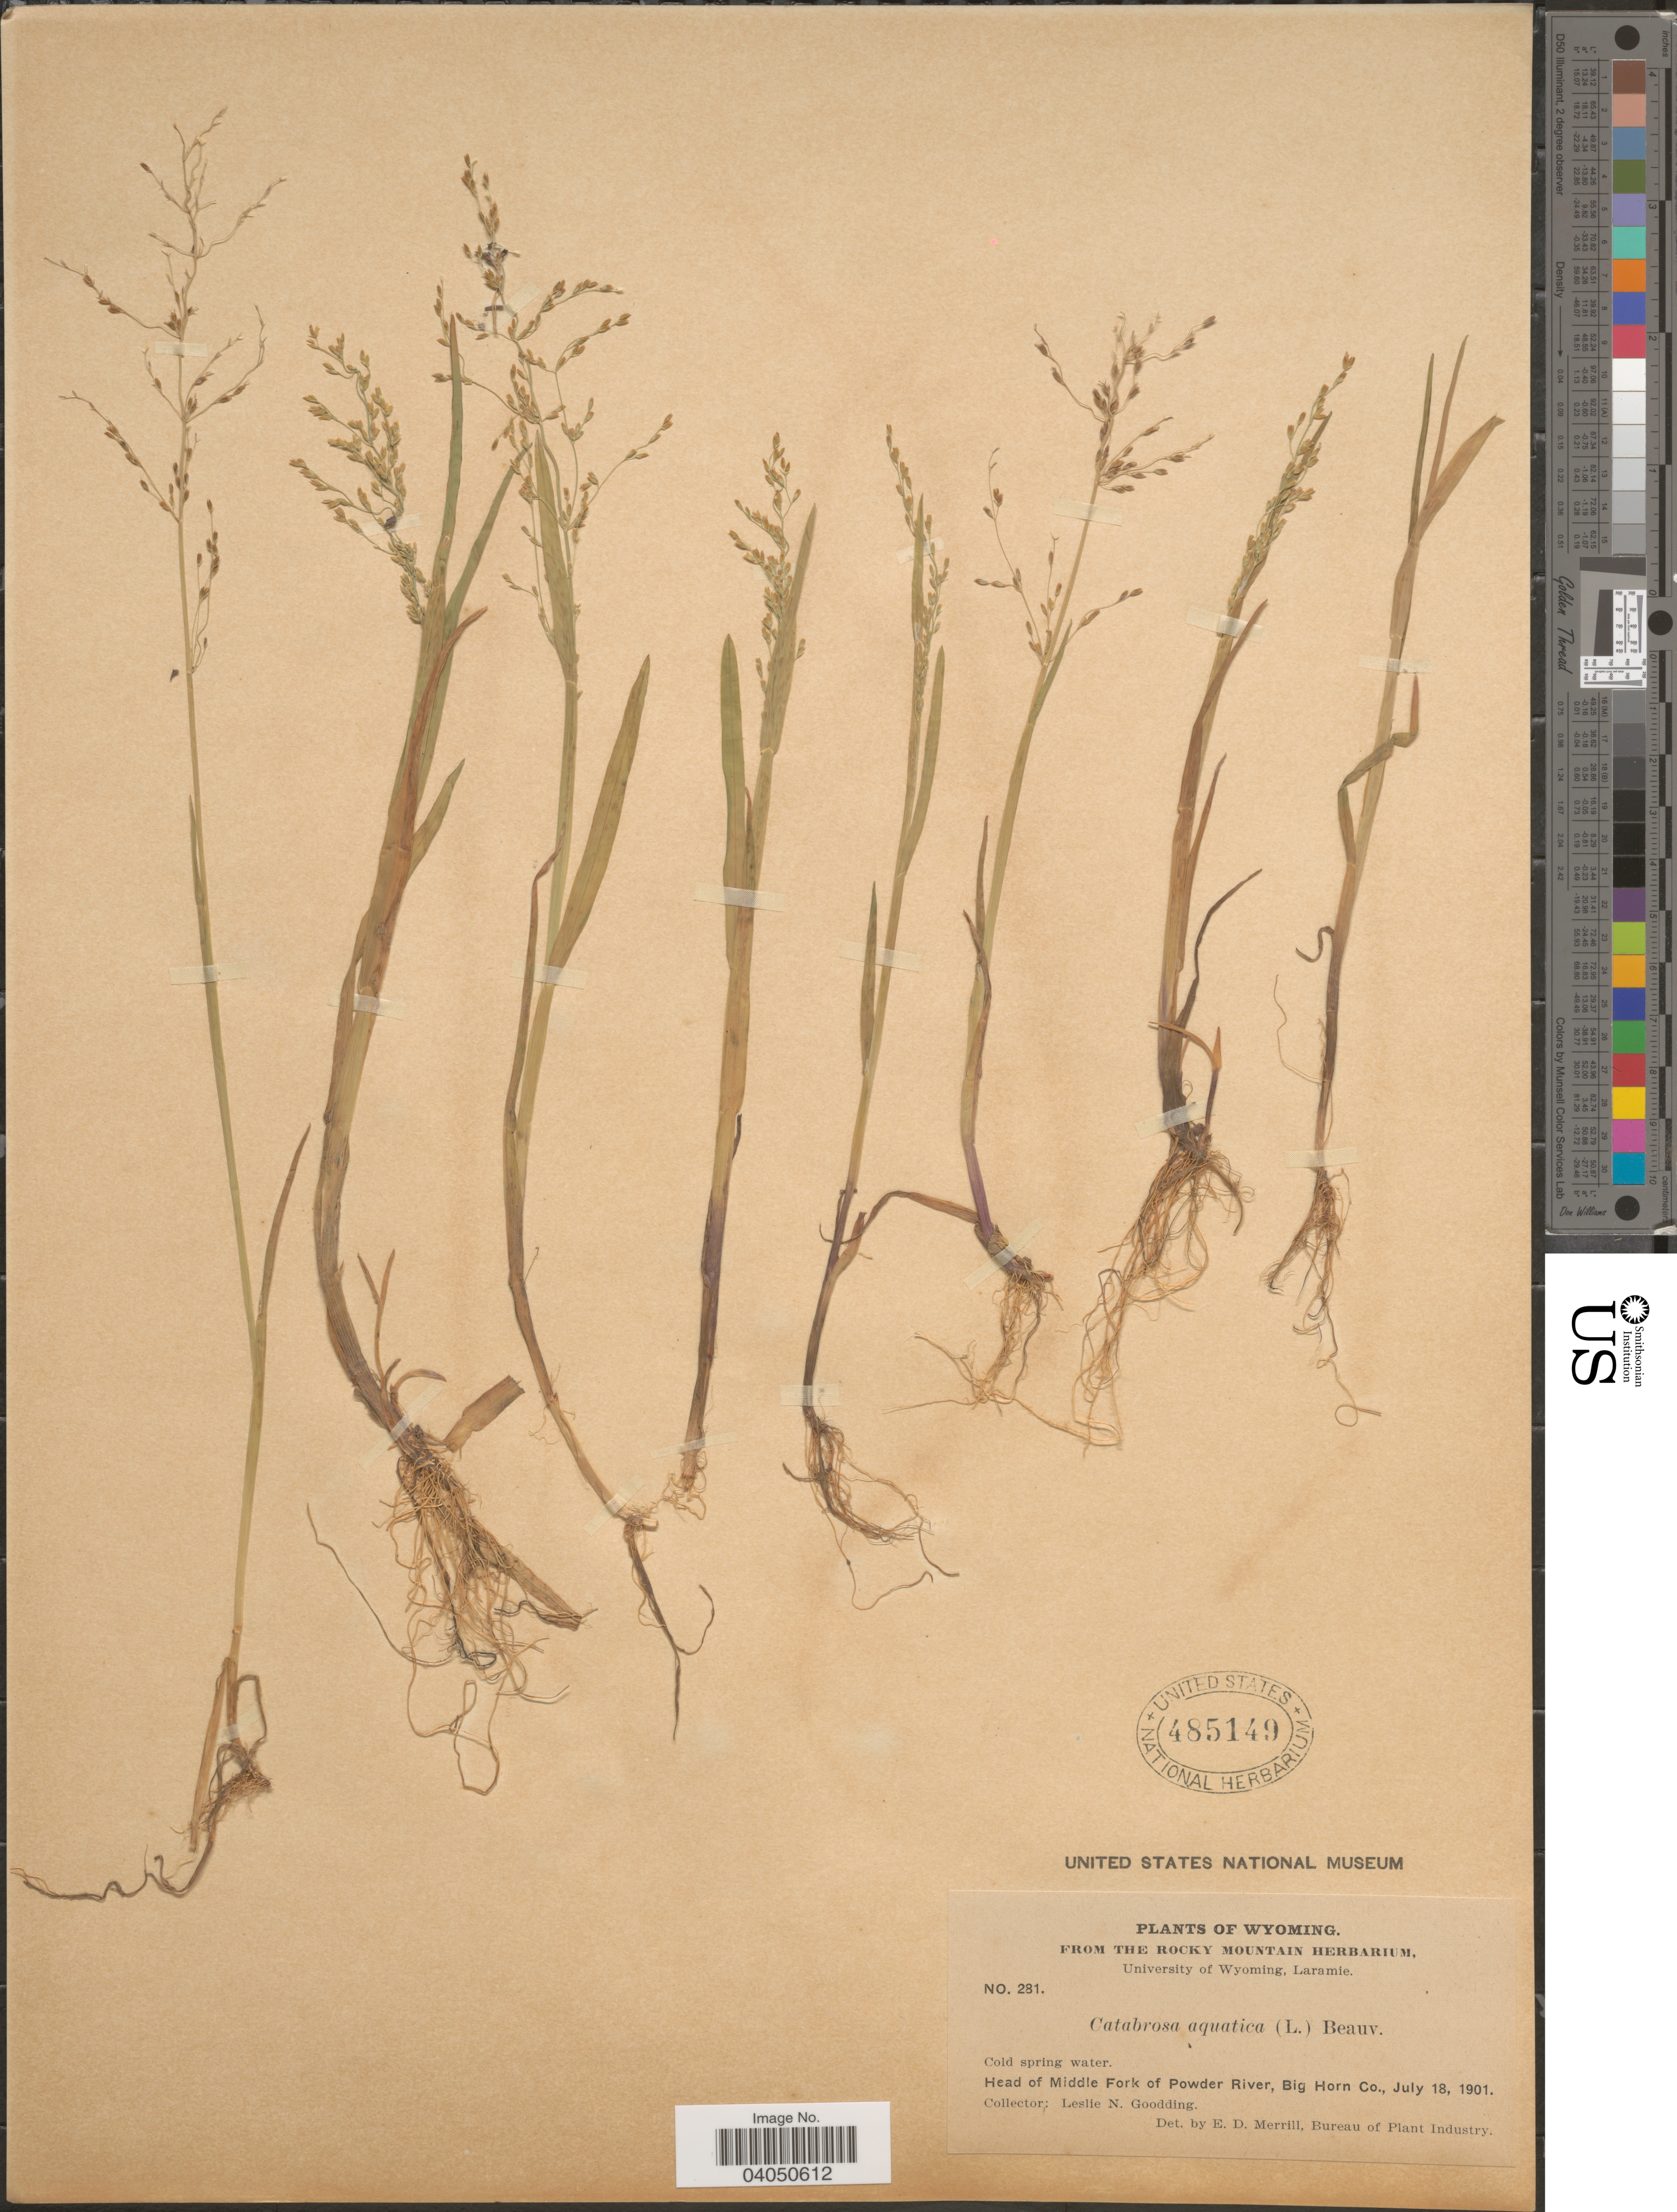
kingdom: Plantae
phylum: Tracheophyta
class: Liliopsida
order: Poales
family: Poaceae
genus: Catabrosa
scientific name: Catabrosa aquatica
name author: (L.) P. Beauv.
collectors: L. N. Goodding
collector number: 281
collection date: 1901-07-18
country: United States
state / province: Wyoming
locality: Head of Middle Fork of Powder River, Big Horn Co.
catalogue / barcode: US 485149